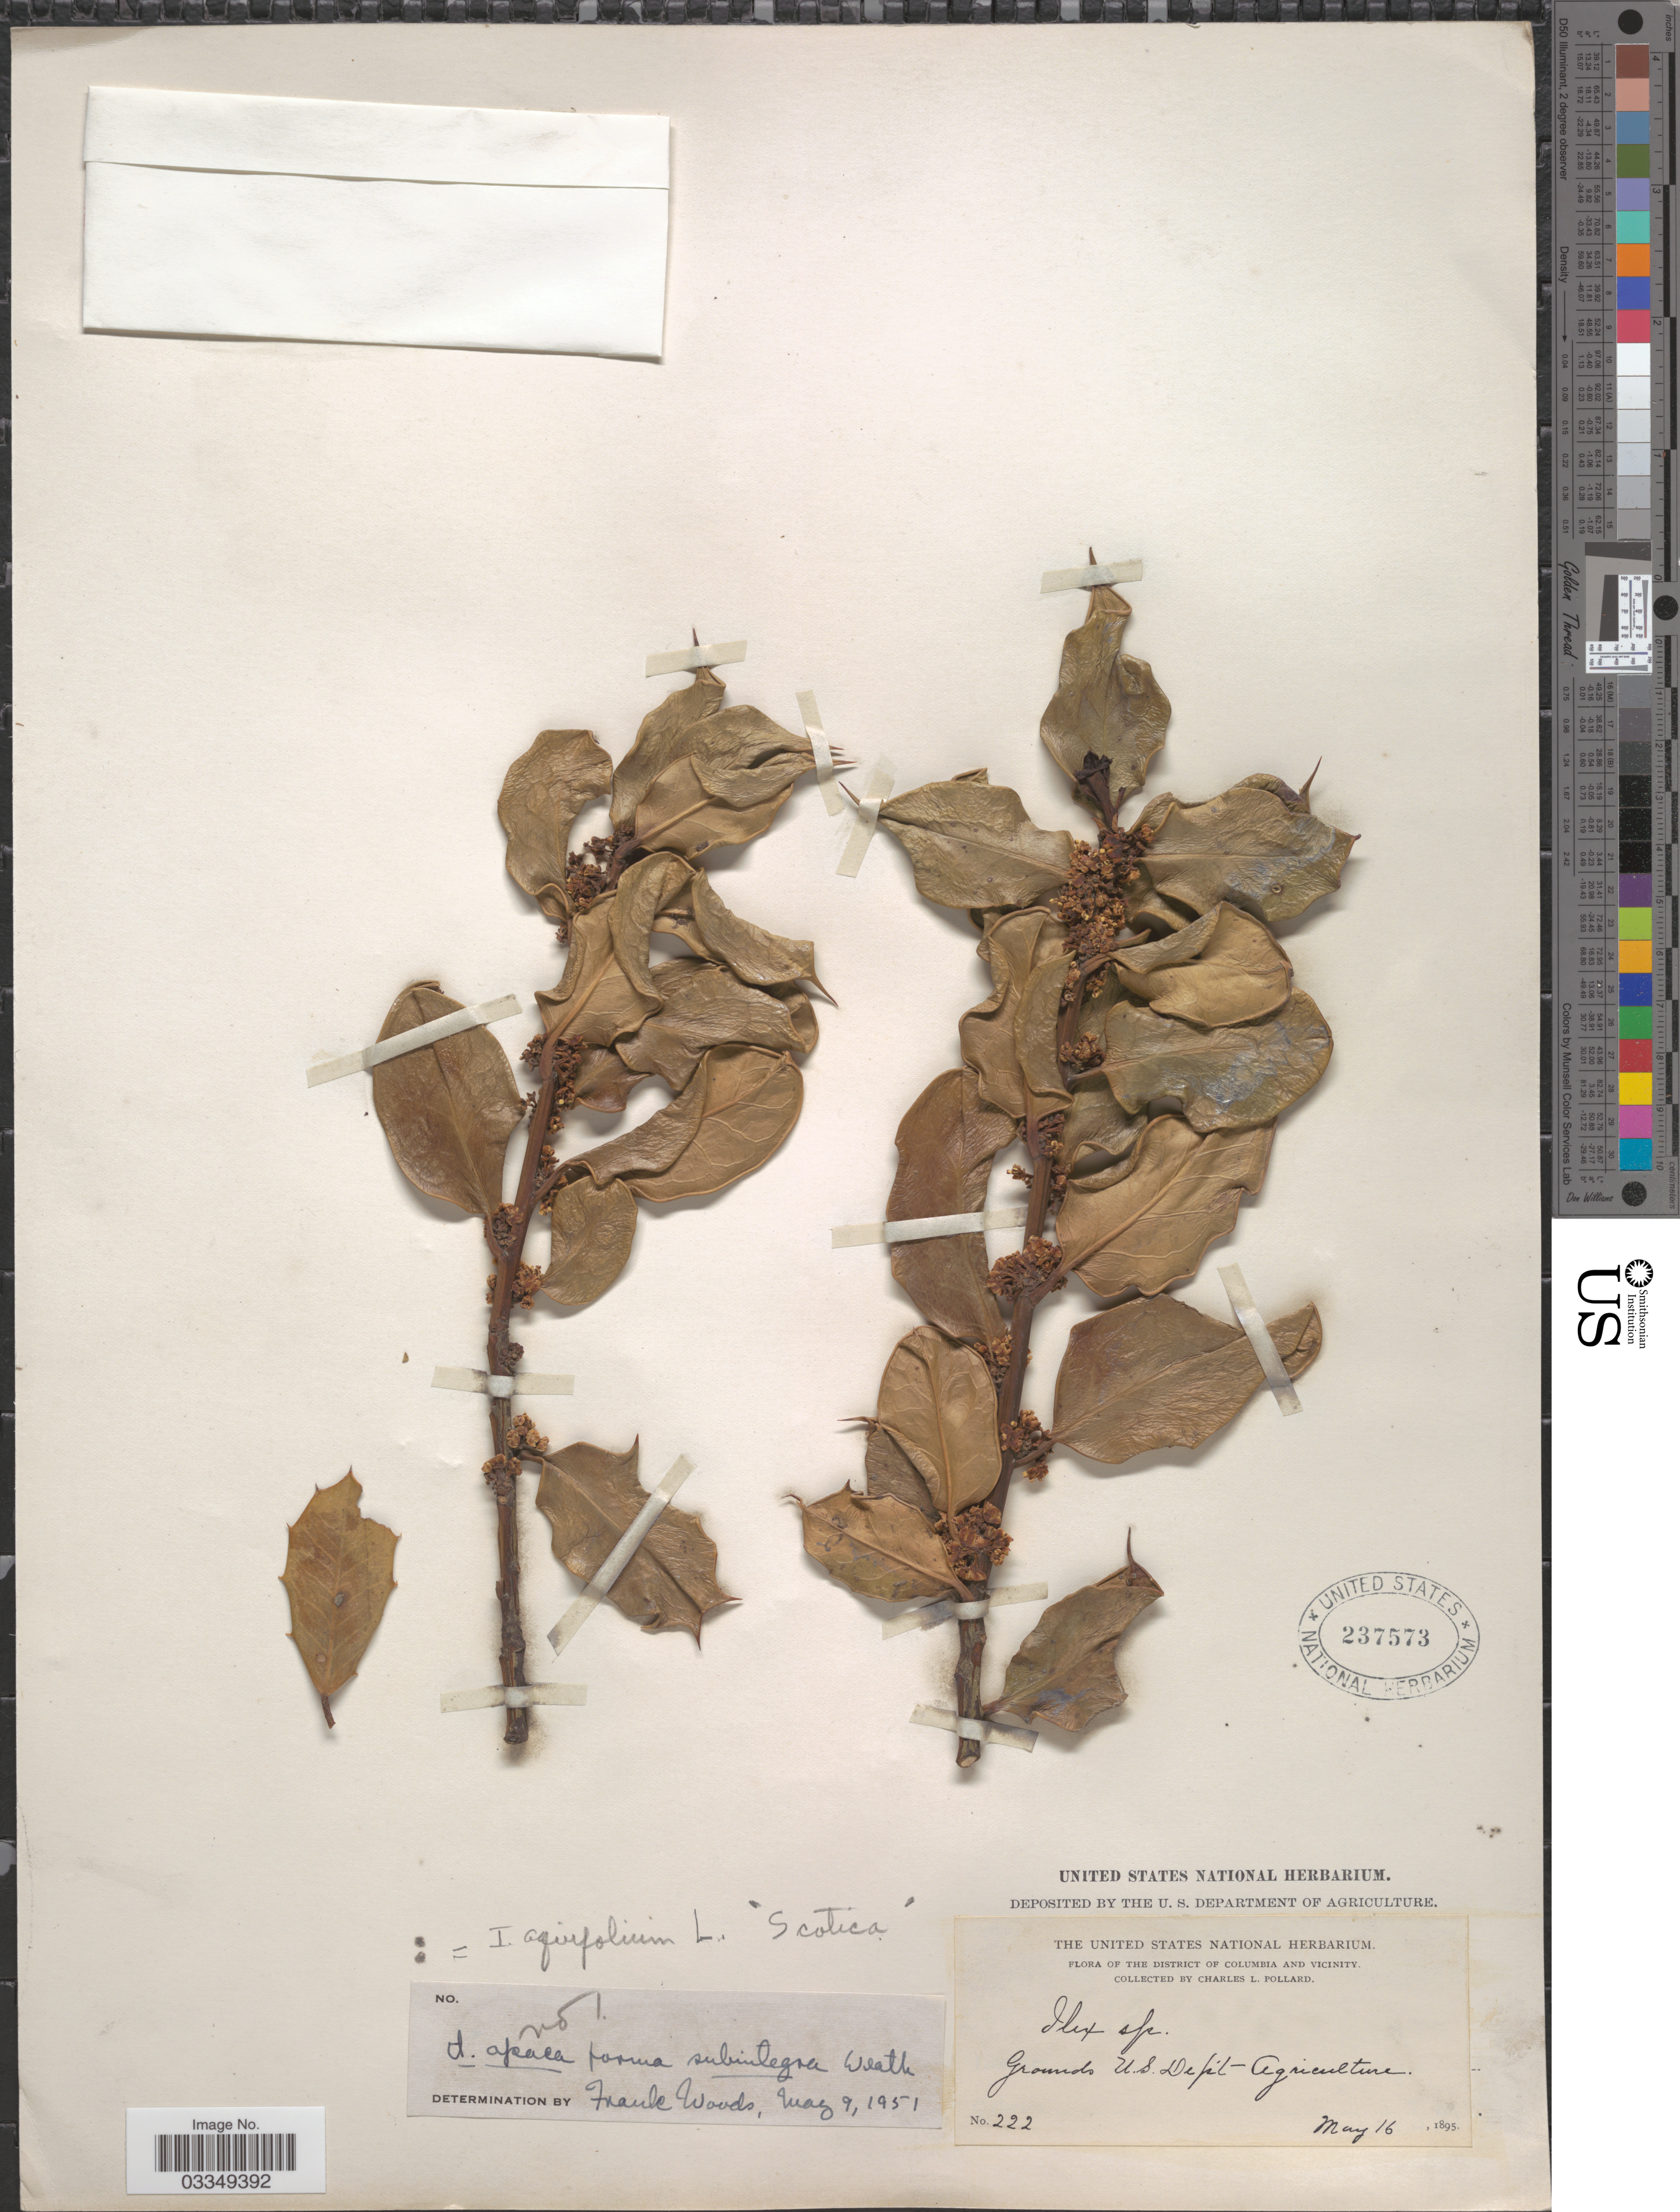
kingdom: Plantae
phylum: Tracheophyta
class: Magnoliopsida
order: Aquifoliales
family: Aquifoliaceae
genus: Ilex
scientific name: Ilex aquifolium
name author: L.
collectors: C. L. Pollard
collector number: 222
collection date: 1895-05-16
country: United States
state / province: District of Columbia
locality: The District of Columbia and vicinity. Grounds U.S. Dept. Agriculture.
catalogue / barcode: US 237573